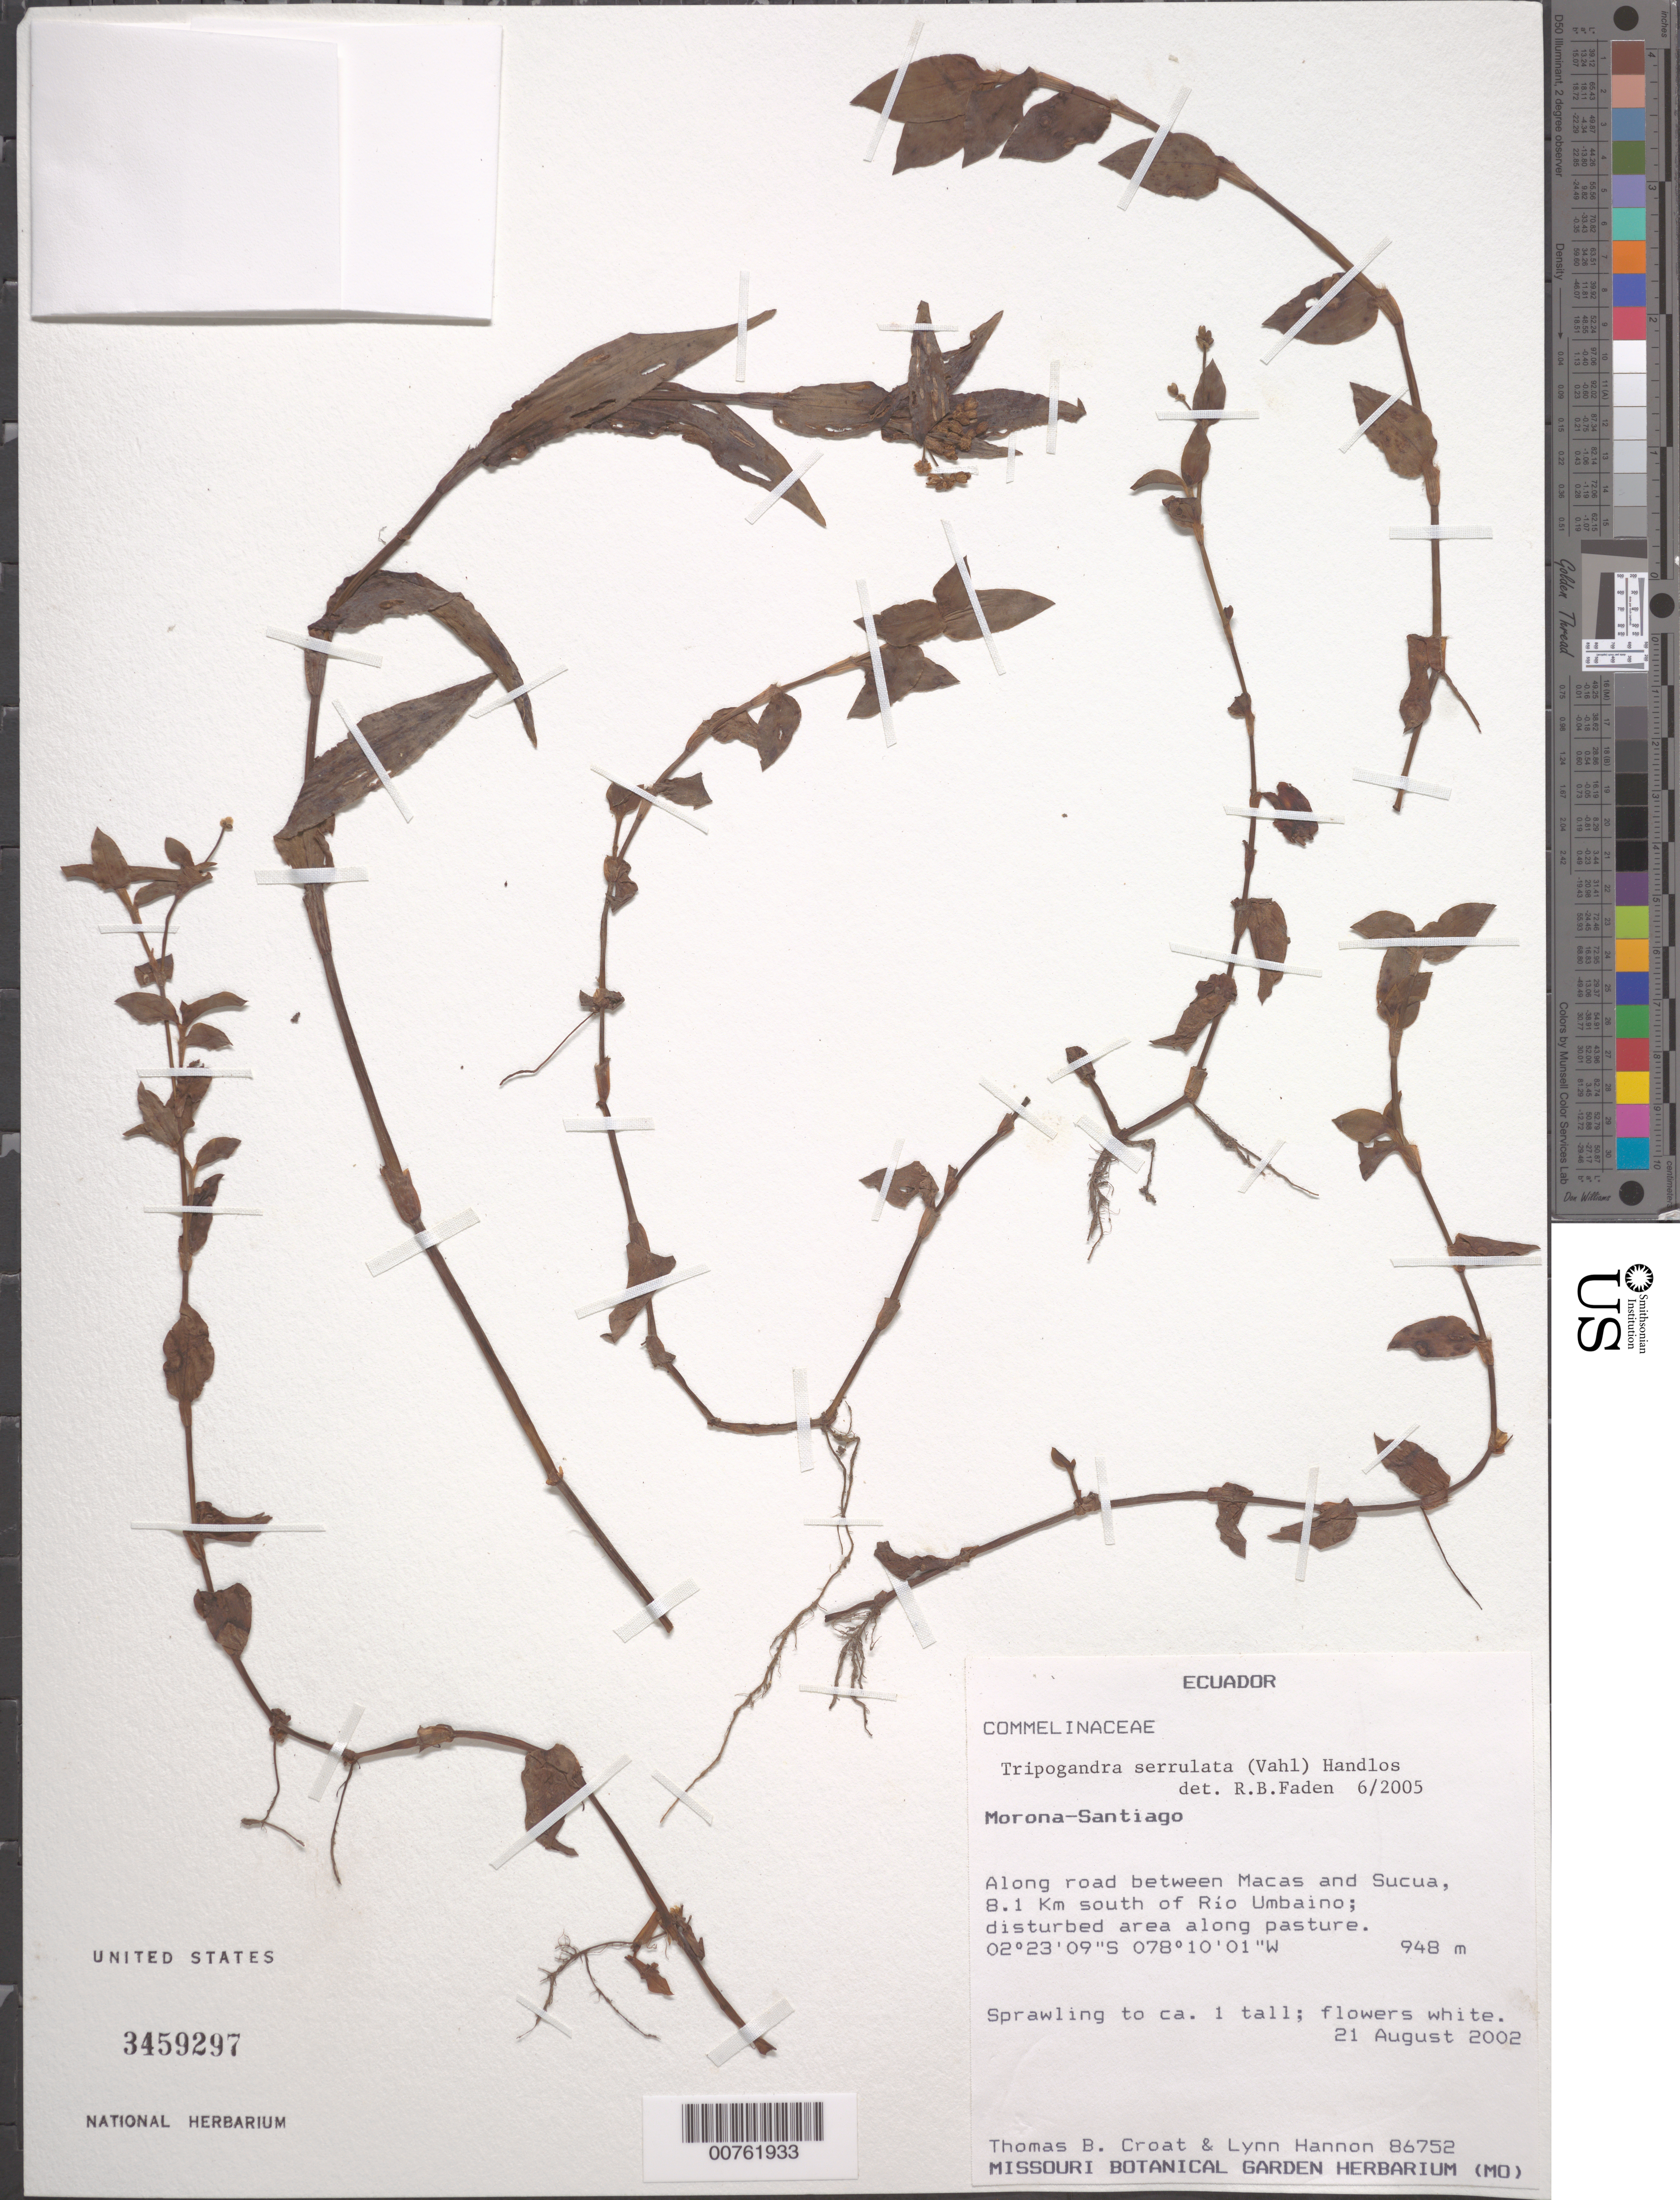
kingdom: Plantae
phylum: Tracheophyta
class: Liliopsida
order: Commelinales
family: Commelinaceae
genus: Tripogandra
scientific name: Tripogandra serrulata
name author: (Vahl) Handlos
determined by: Faden, Robert B., (US), Smithsonian Institution - National Museum of Natural History (UNITED STATES)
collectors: T. B. Croat et al.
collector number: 86752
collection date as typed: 21 Aug 2002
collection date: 2002-08-21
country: Ecuador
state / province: Morona-Santiago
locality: Along road between Macas and Sucua, 8.1 km S of Rio Umbaino; disturbed area along pasture.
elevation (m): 948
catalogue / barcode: US 3459297